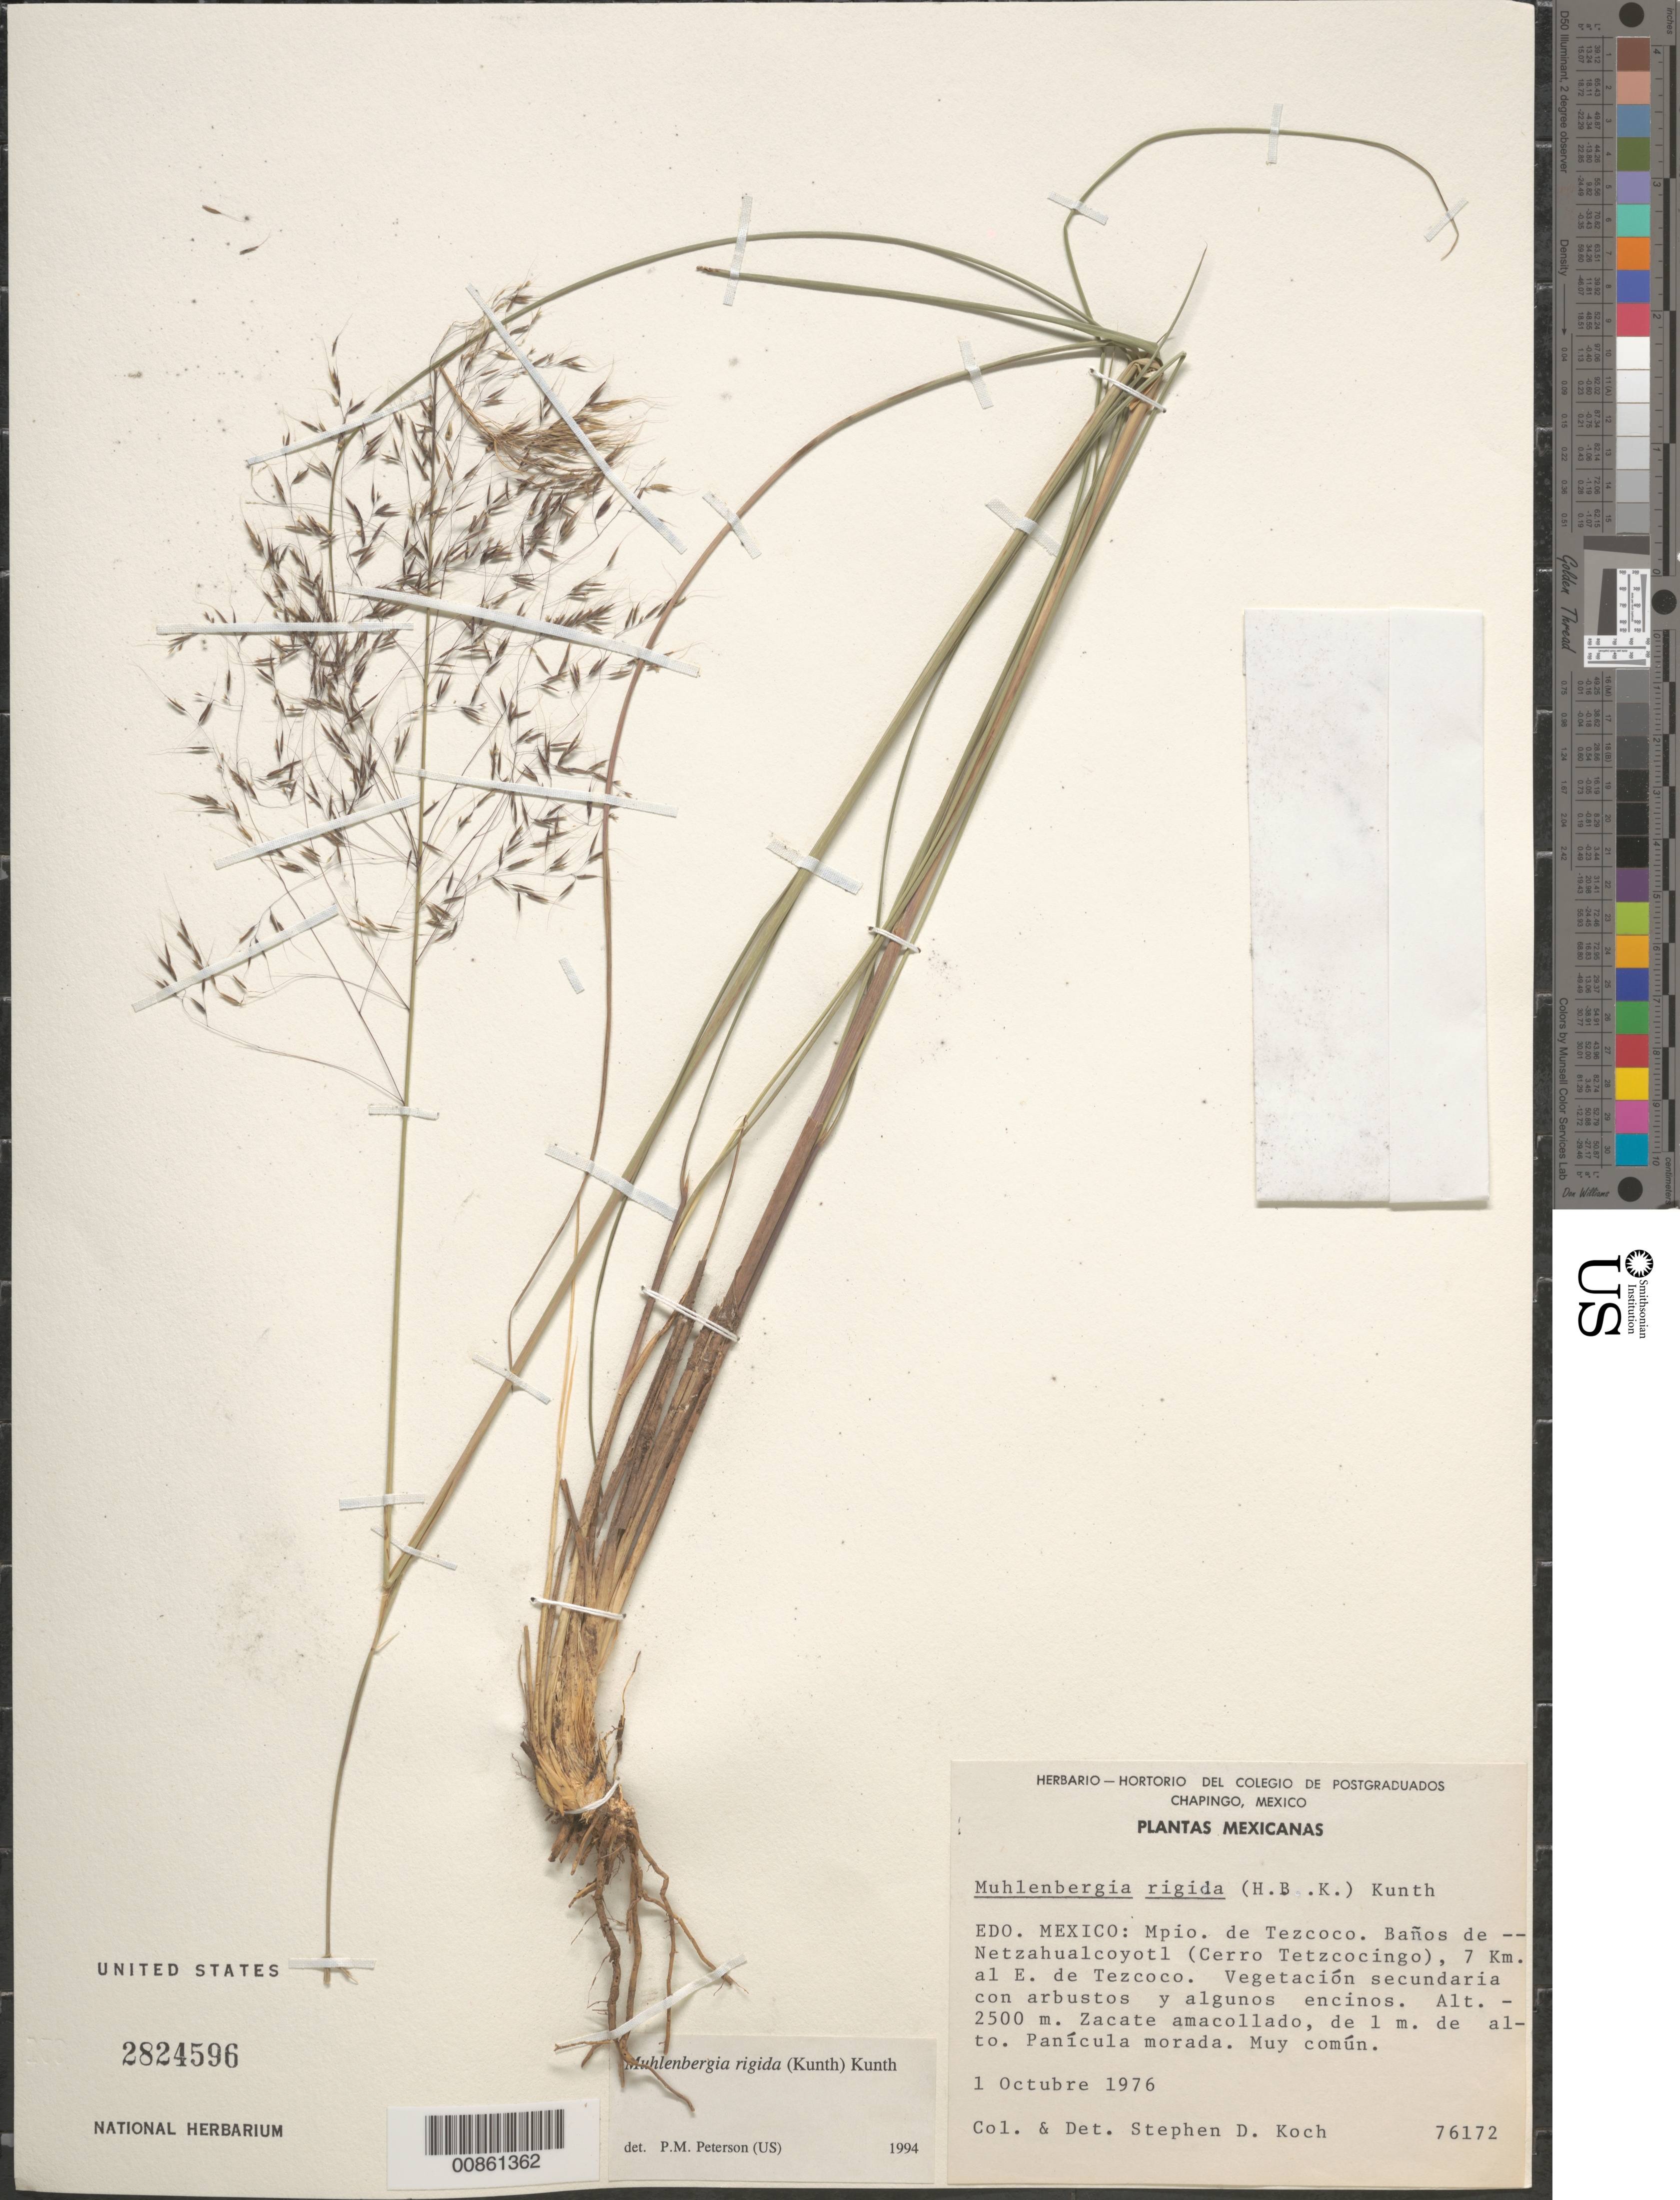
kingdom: Plantae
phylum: Tracheophyta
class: Liliopsida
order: Poales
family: Poaceae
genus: Muhlenbergia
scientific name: Muhlenbergia rigida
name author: (Kunth) Kunth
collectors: S. D. Koch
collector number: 76172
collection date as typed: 01 Oct 1976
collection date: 1976-10-01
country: Mexico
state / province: México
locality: Baños de Netzahualcoyotl (cerro Tetzocingo), 7 km al E de Texcoco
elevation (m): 2500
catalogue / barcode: US 2824596